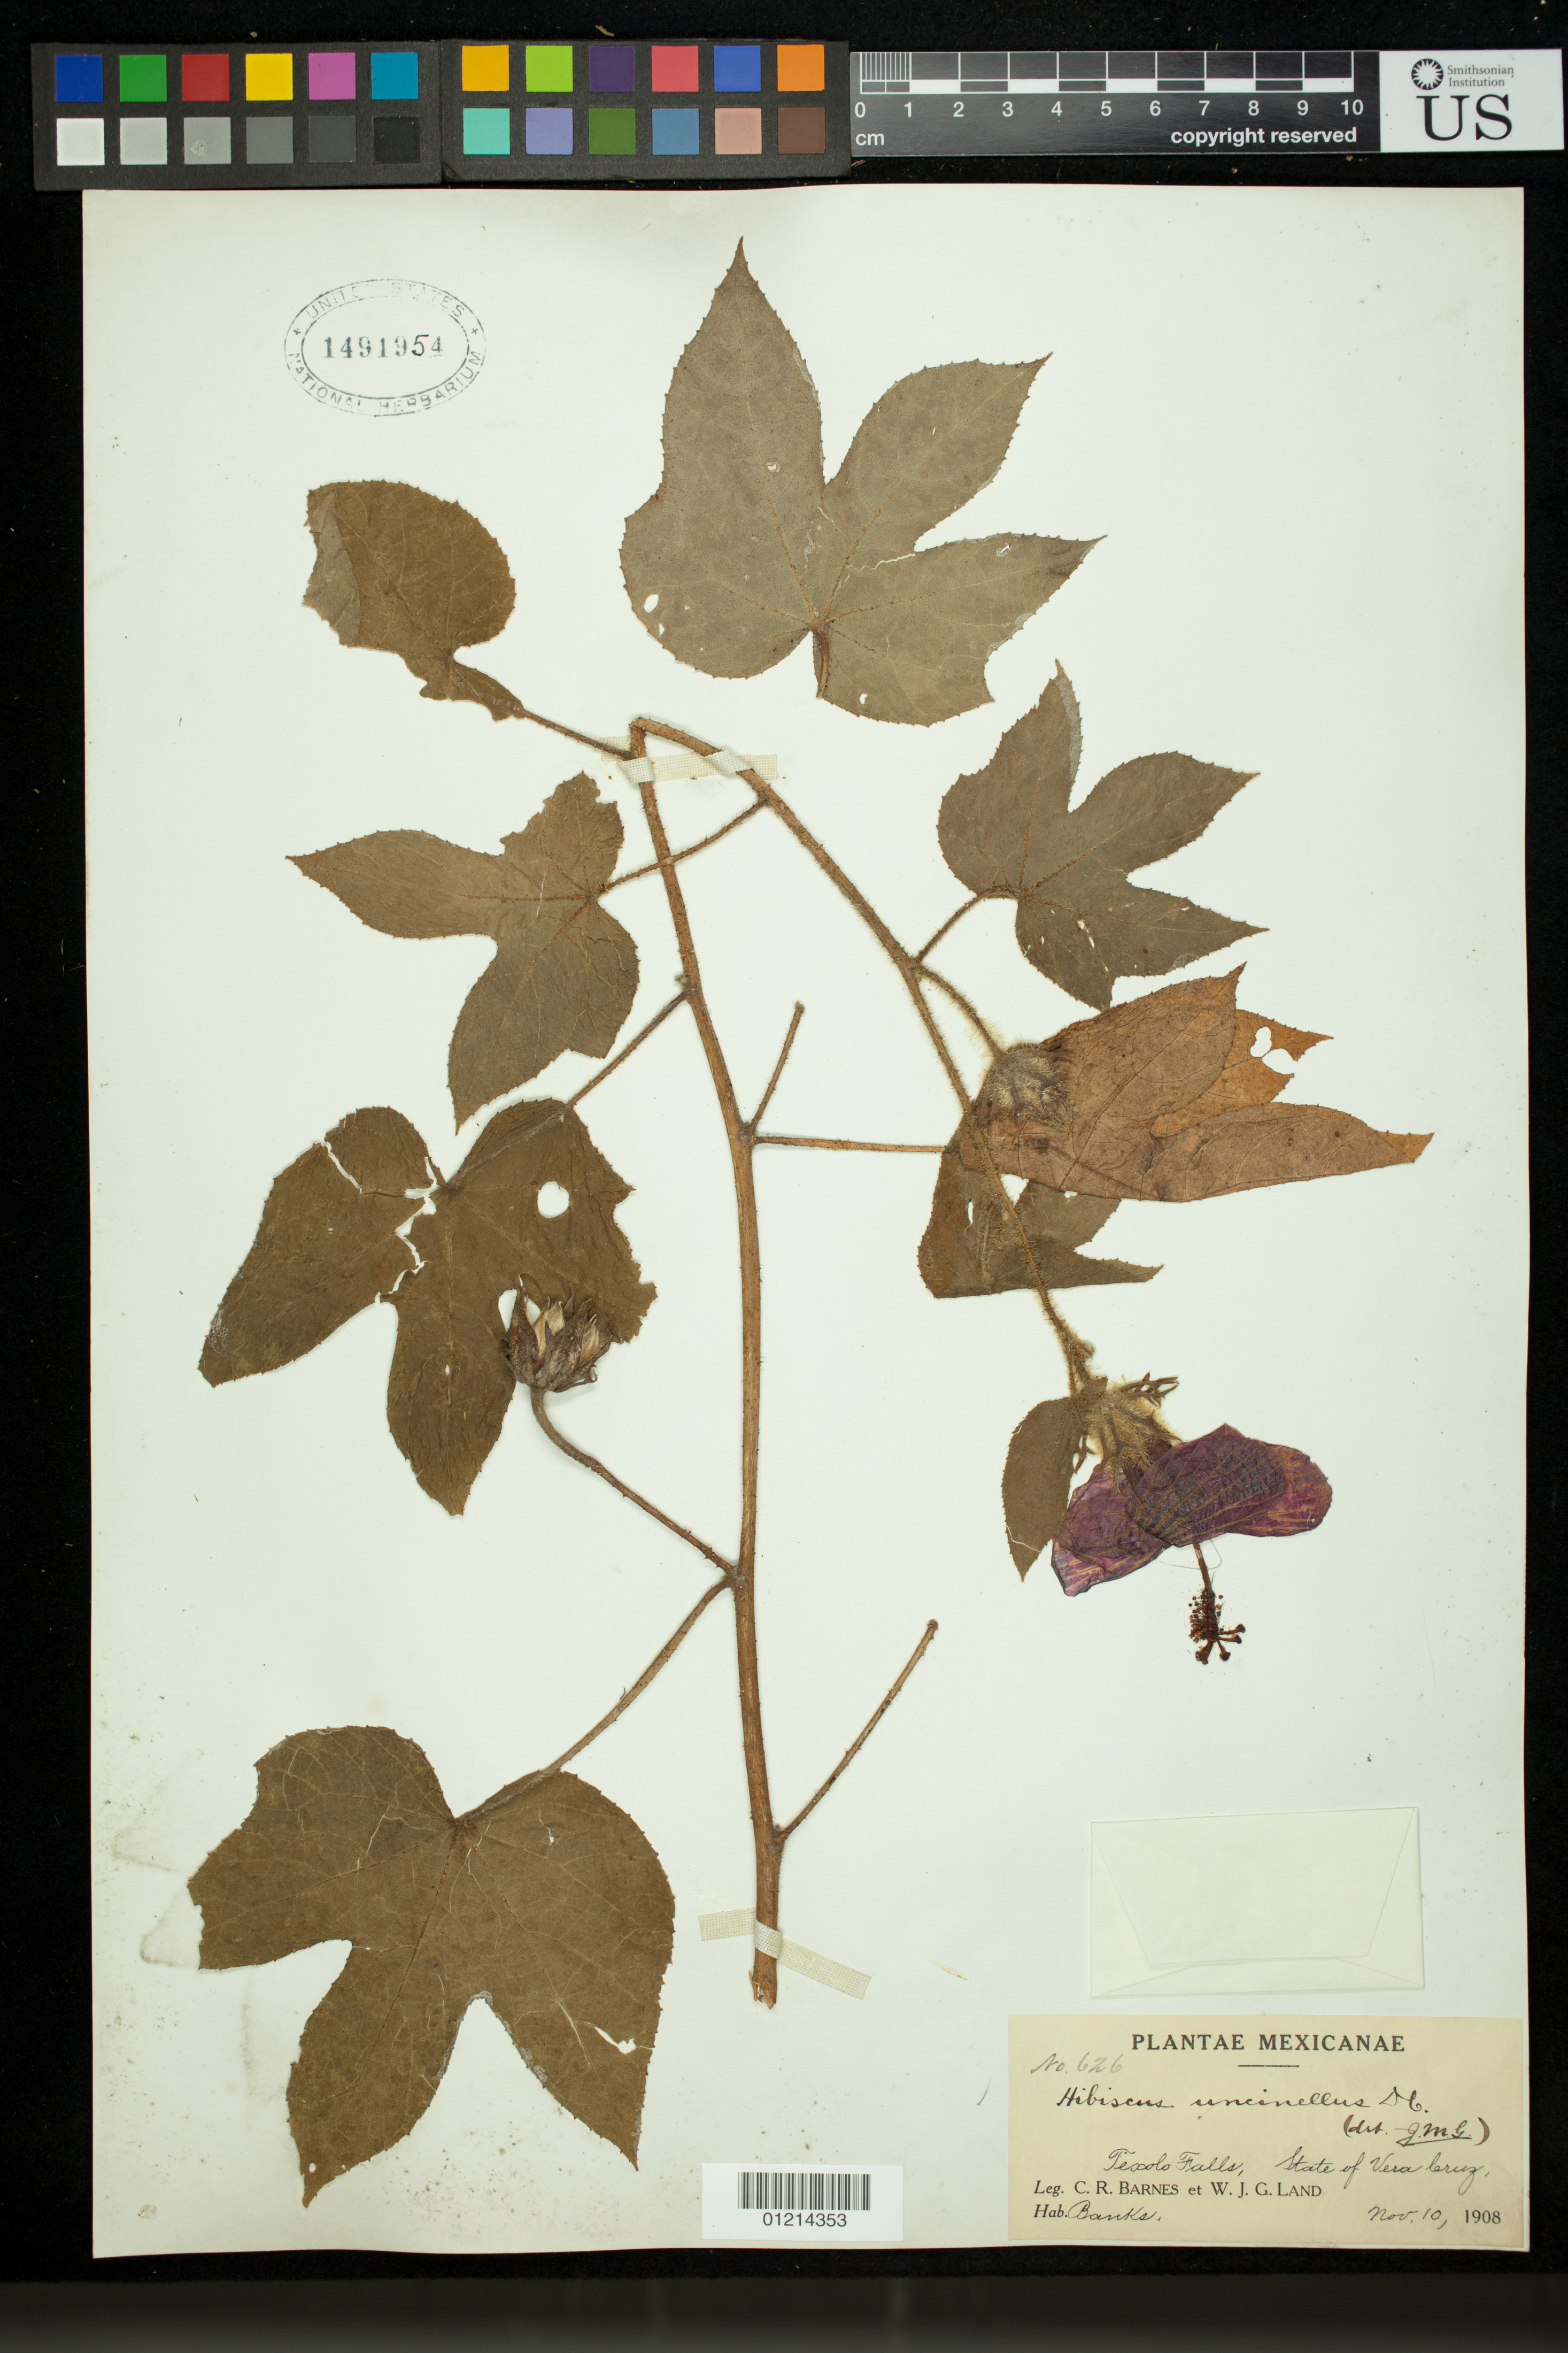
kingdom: Plantae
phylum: Tracheophyta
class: Magnoliopsida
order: Malvales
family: Malvaceae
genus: Hibiscus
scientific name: Hibiscus uncinellus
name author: DC.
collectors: C. R. Barnes & W. J. G. Land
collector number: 626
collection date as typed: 11 Oct 1908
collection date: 1908-10-11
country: Mexico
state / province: Veracruz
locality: Texolo Falls, State of Vera Cruz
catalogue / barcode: US 1491954